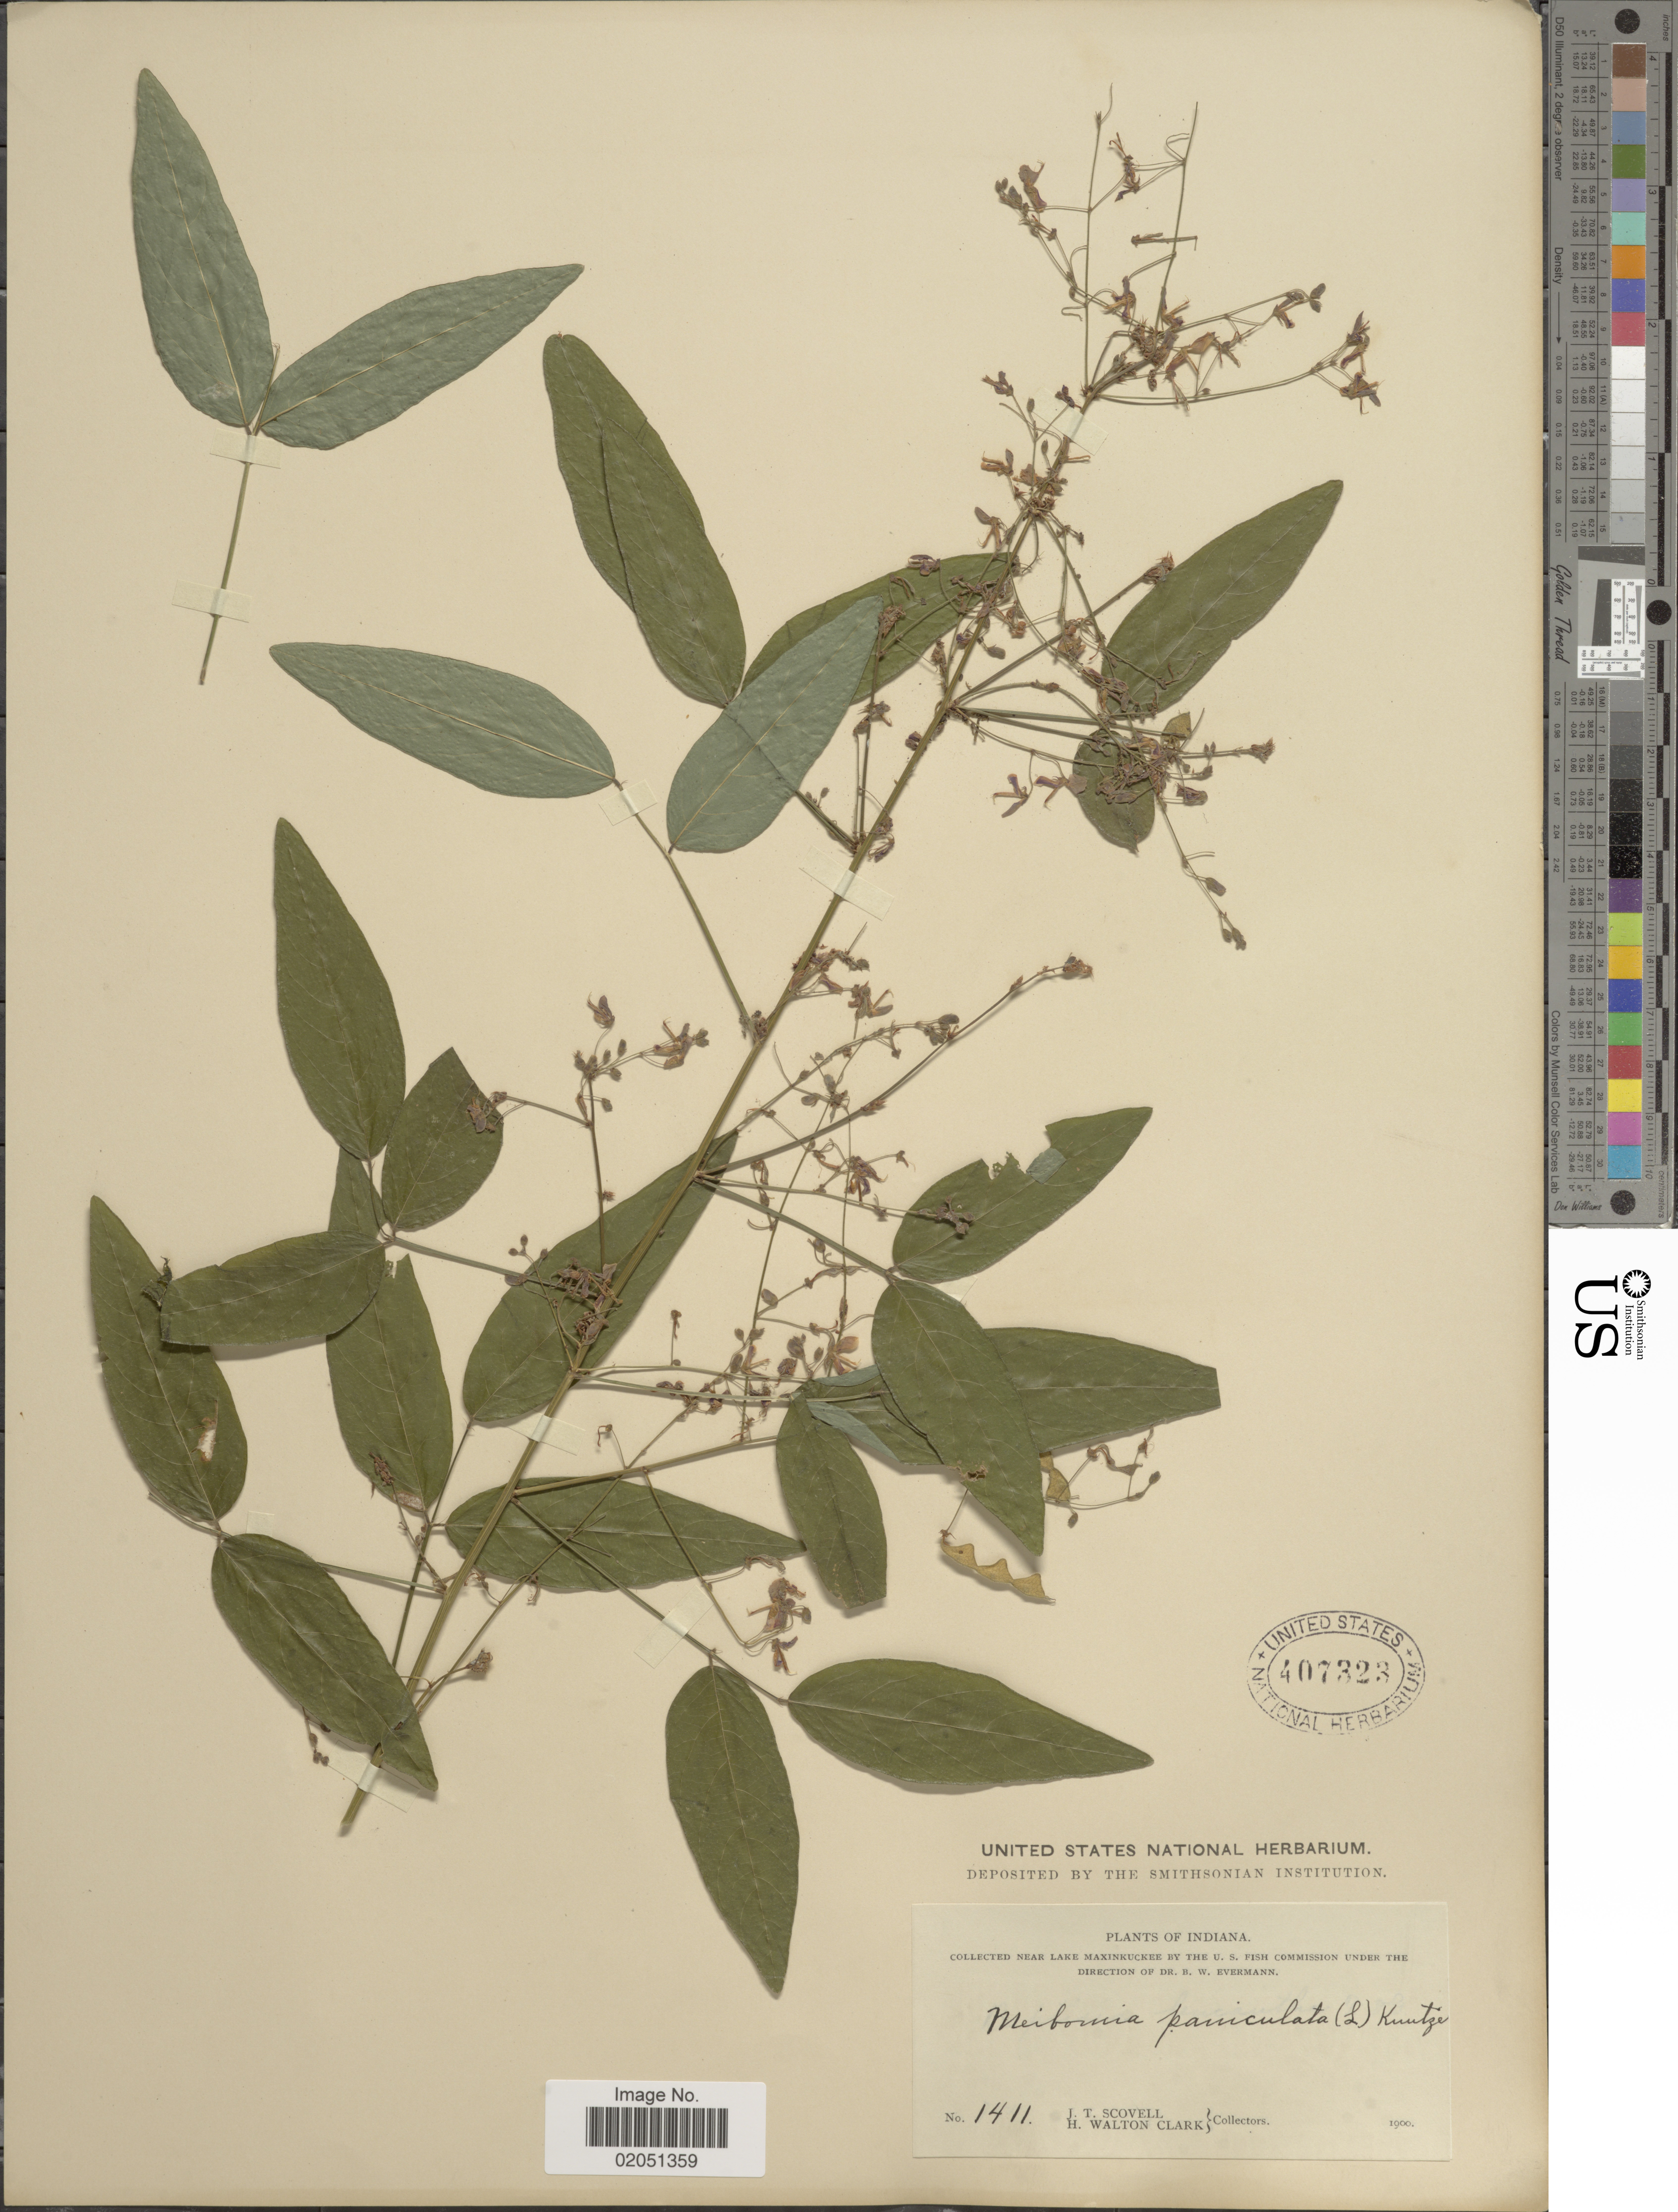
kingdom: Plantae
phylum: Tracheophyta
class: Magnoliopsida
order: Fabales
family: Fabaceae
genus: Desmodium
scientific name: Desmodium paniculatum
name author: (L.) DC.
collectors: J. T. Scovell & H. W. Clark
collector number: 1411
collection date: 1900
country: United States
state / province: Indiana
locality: Near Lake Maxinkuckee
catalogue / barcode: US 407323